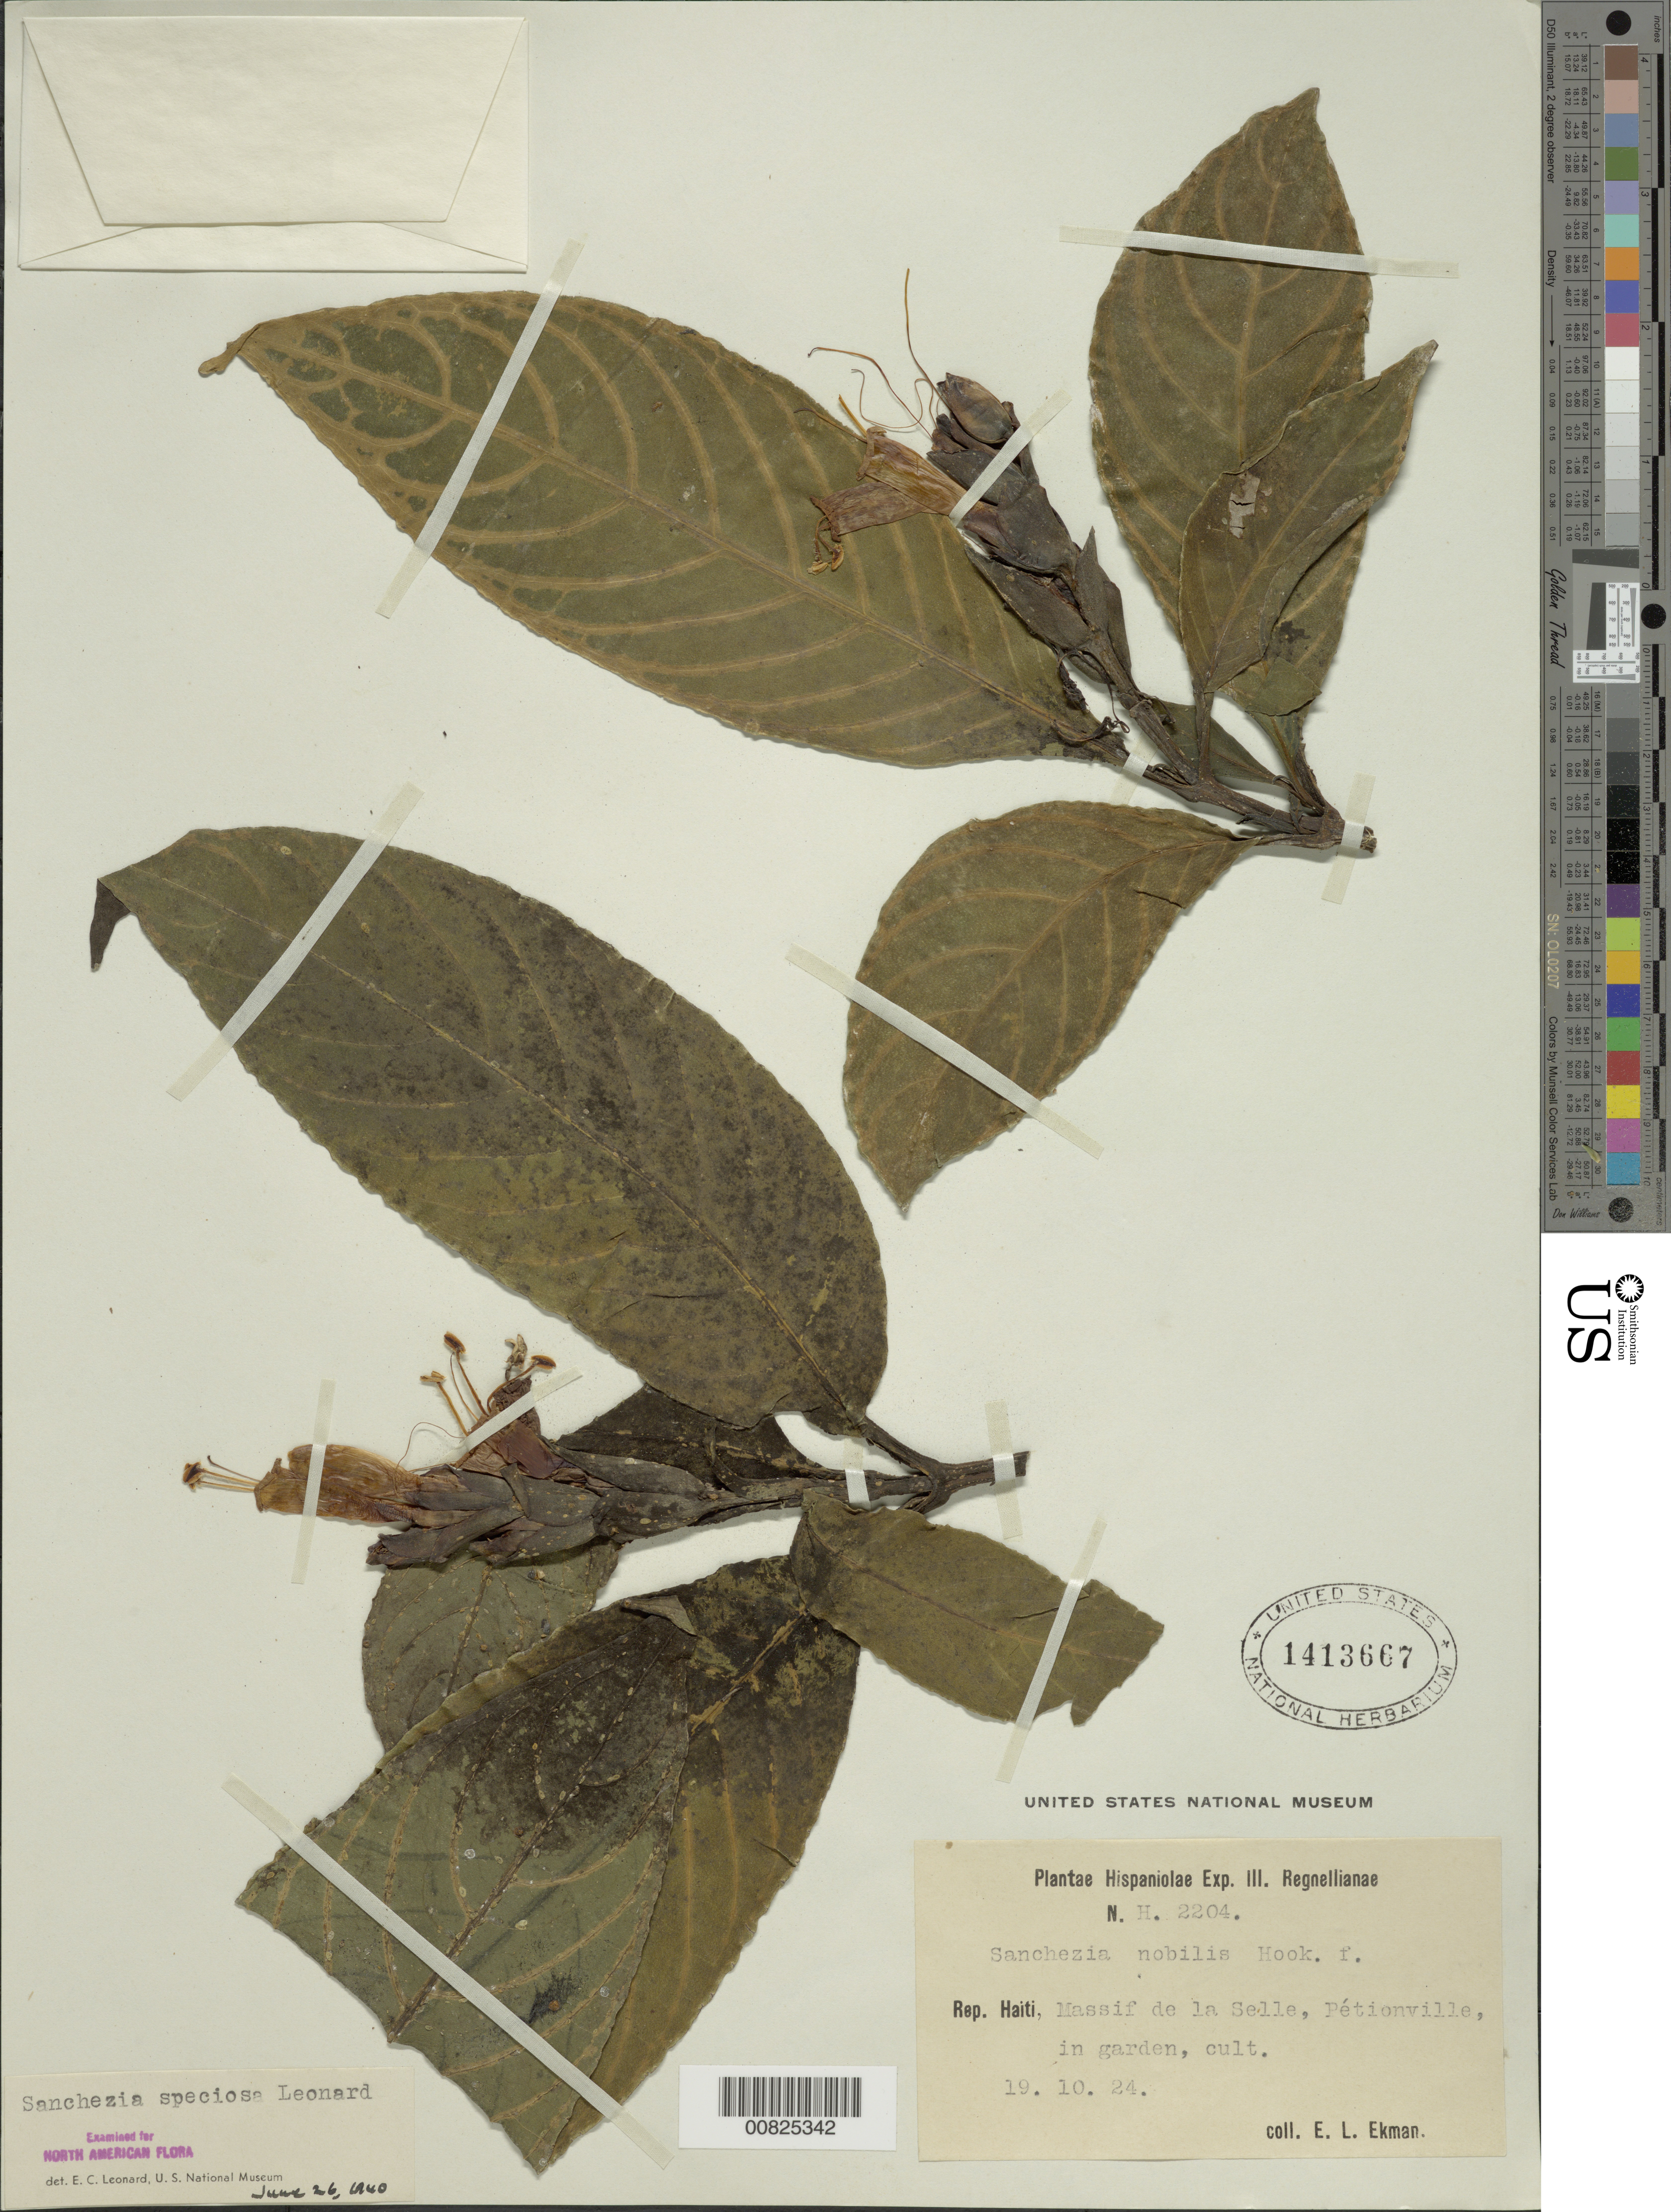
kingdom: Plantae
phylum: Tracheophyta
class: Magnoliopsida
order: Lamiales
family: Acanthaceae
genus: Sanchezia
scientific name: Sanchezia oblonga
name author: Ruiz & Pav.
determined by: Azevedo, Igor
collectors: E. L. Ekman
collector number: H 2204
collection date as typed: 19 Oct 1924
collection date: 1924-10-19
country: Haiti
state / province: Ouest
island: Hispaniola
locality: Massif de la Selle, Pétionville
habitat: In garden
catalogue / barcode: US 1413667